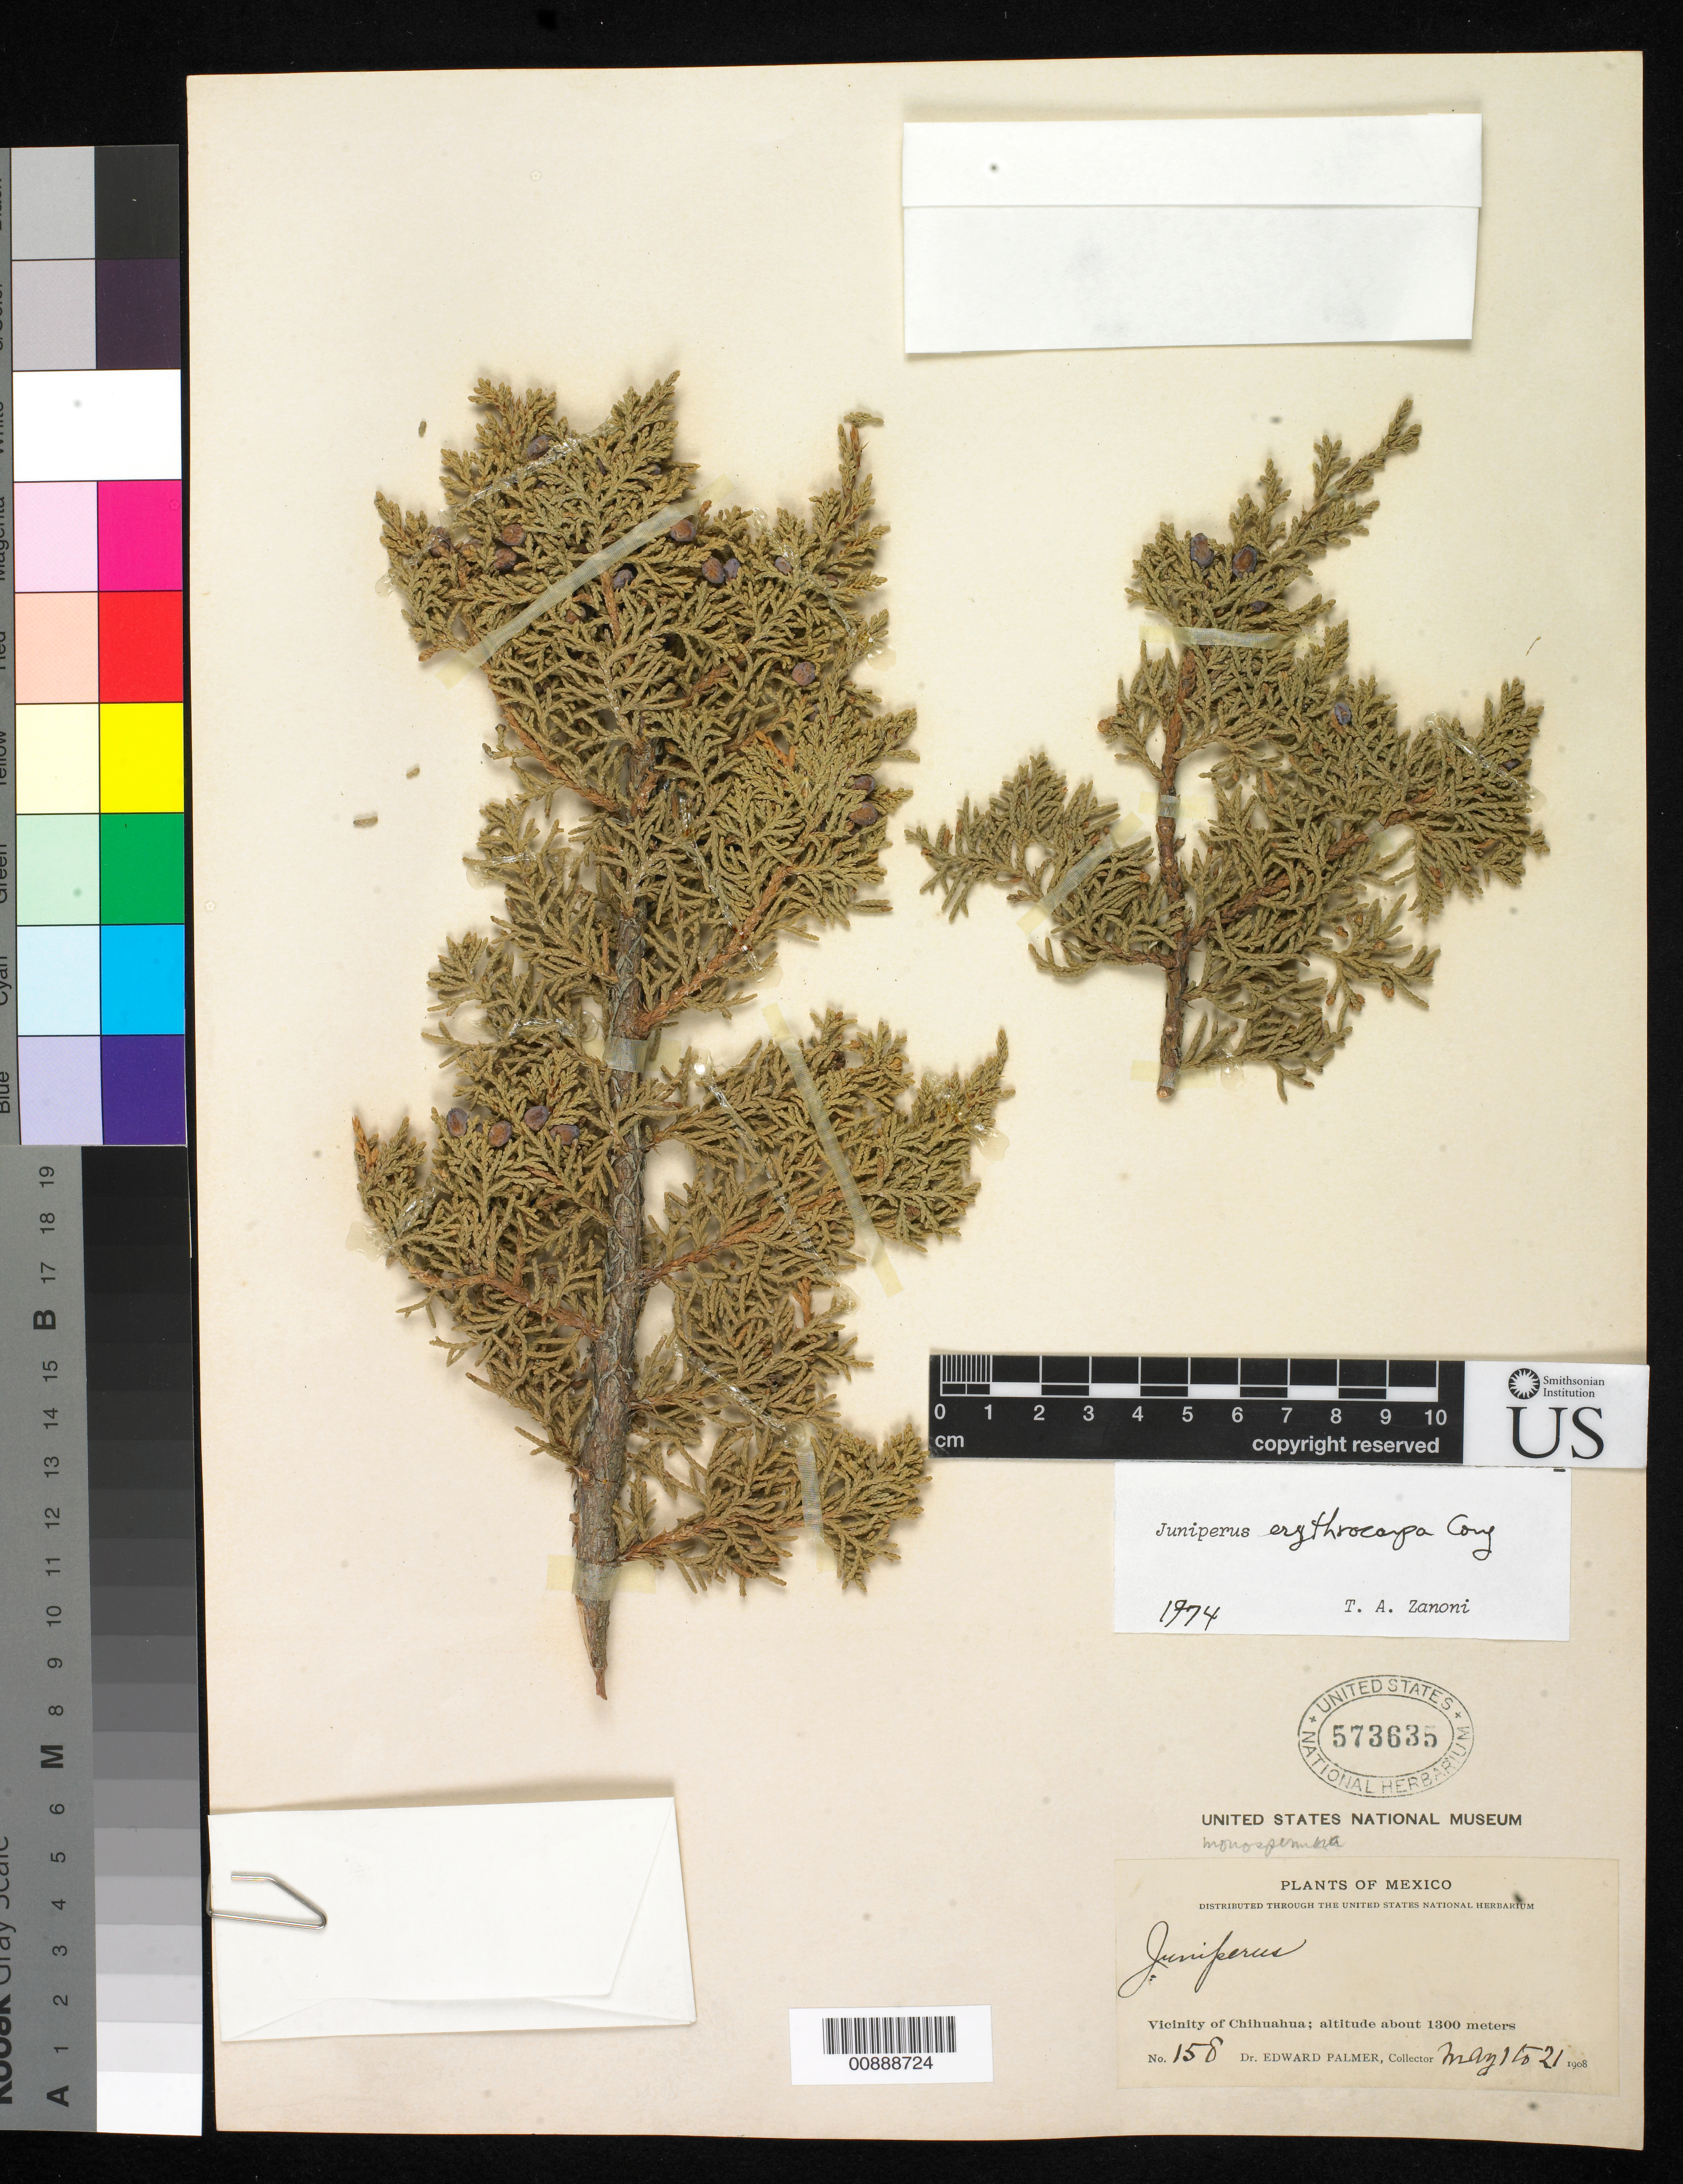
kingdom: Plantae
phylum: Tracheophyta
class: Pinopsida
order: Pinales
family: Cupressaceae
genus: Juniperus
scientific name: Juniperus erythocarpa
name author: Cory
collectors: E. Palmer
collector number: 158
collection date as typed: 01 May 1908 to 21 May 1908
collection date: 1908-05-01/1908-05-21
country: Mexico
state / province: Chihuahua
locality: Vicinity of Chihuahua.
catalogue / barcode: US 573635